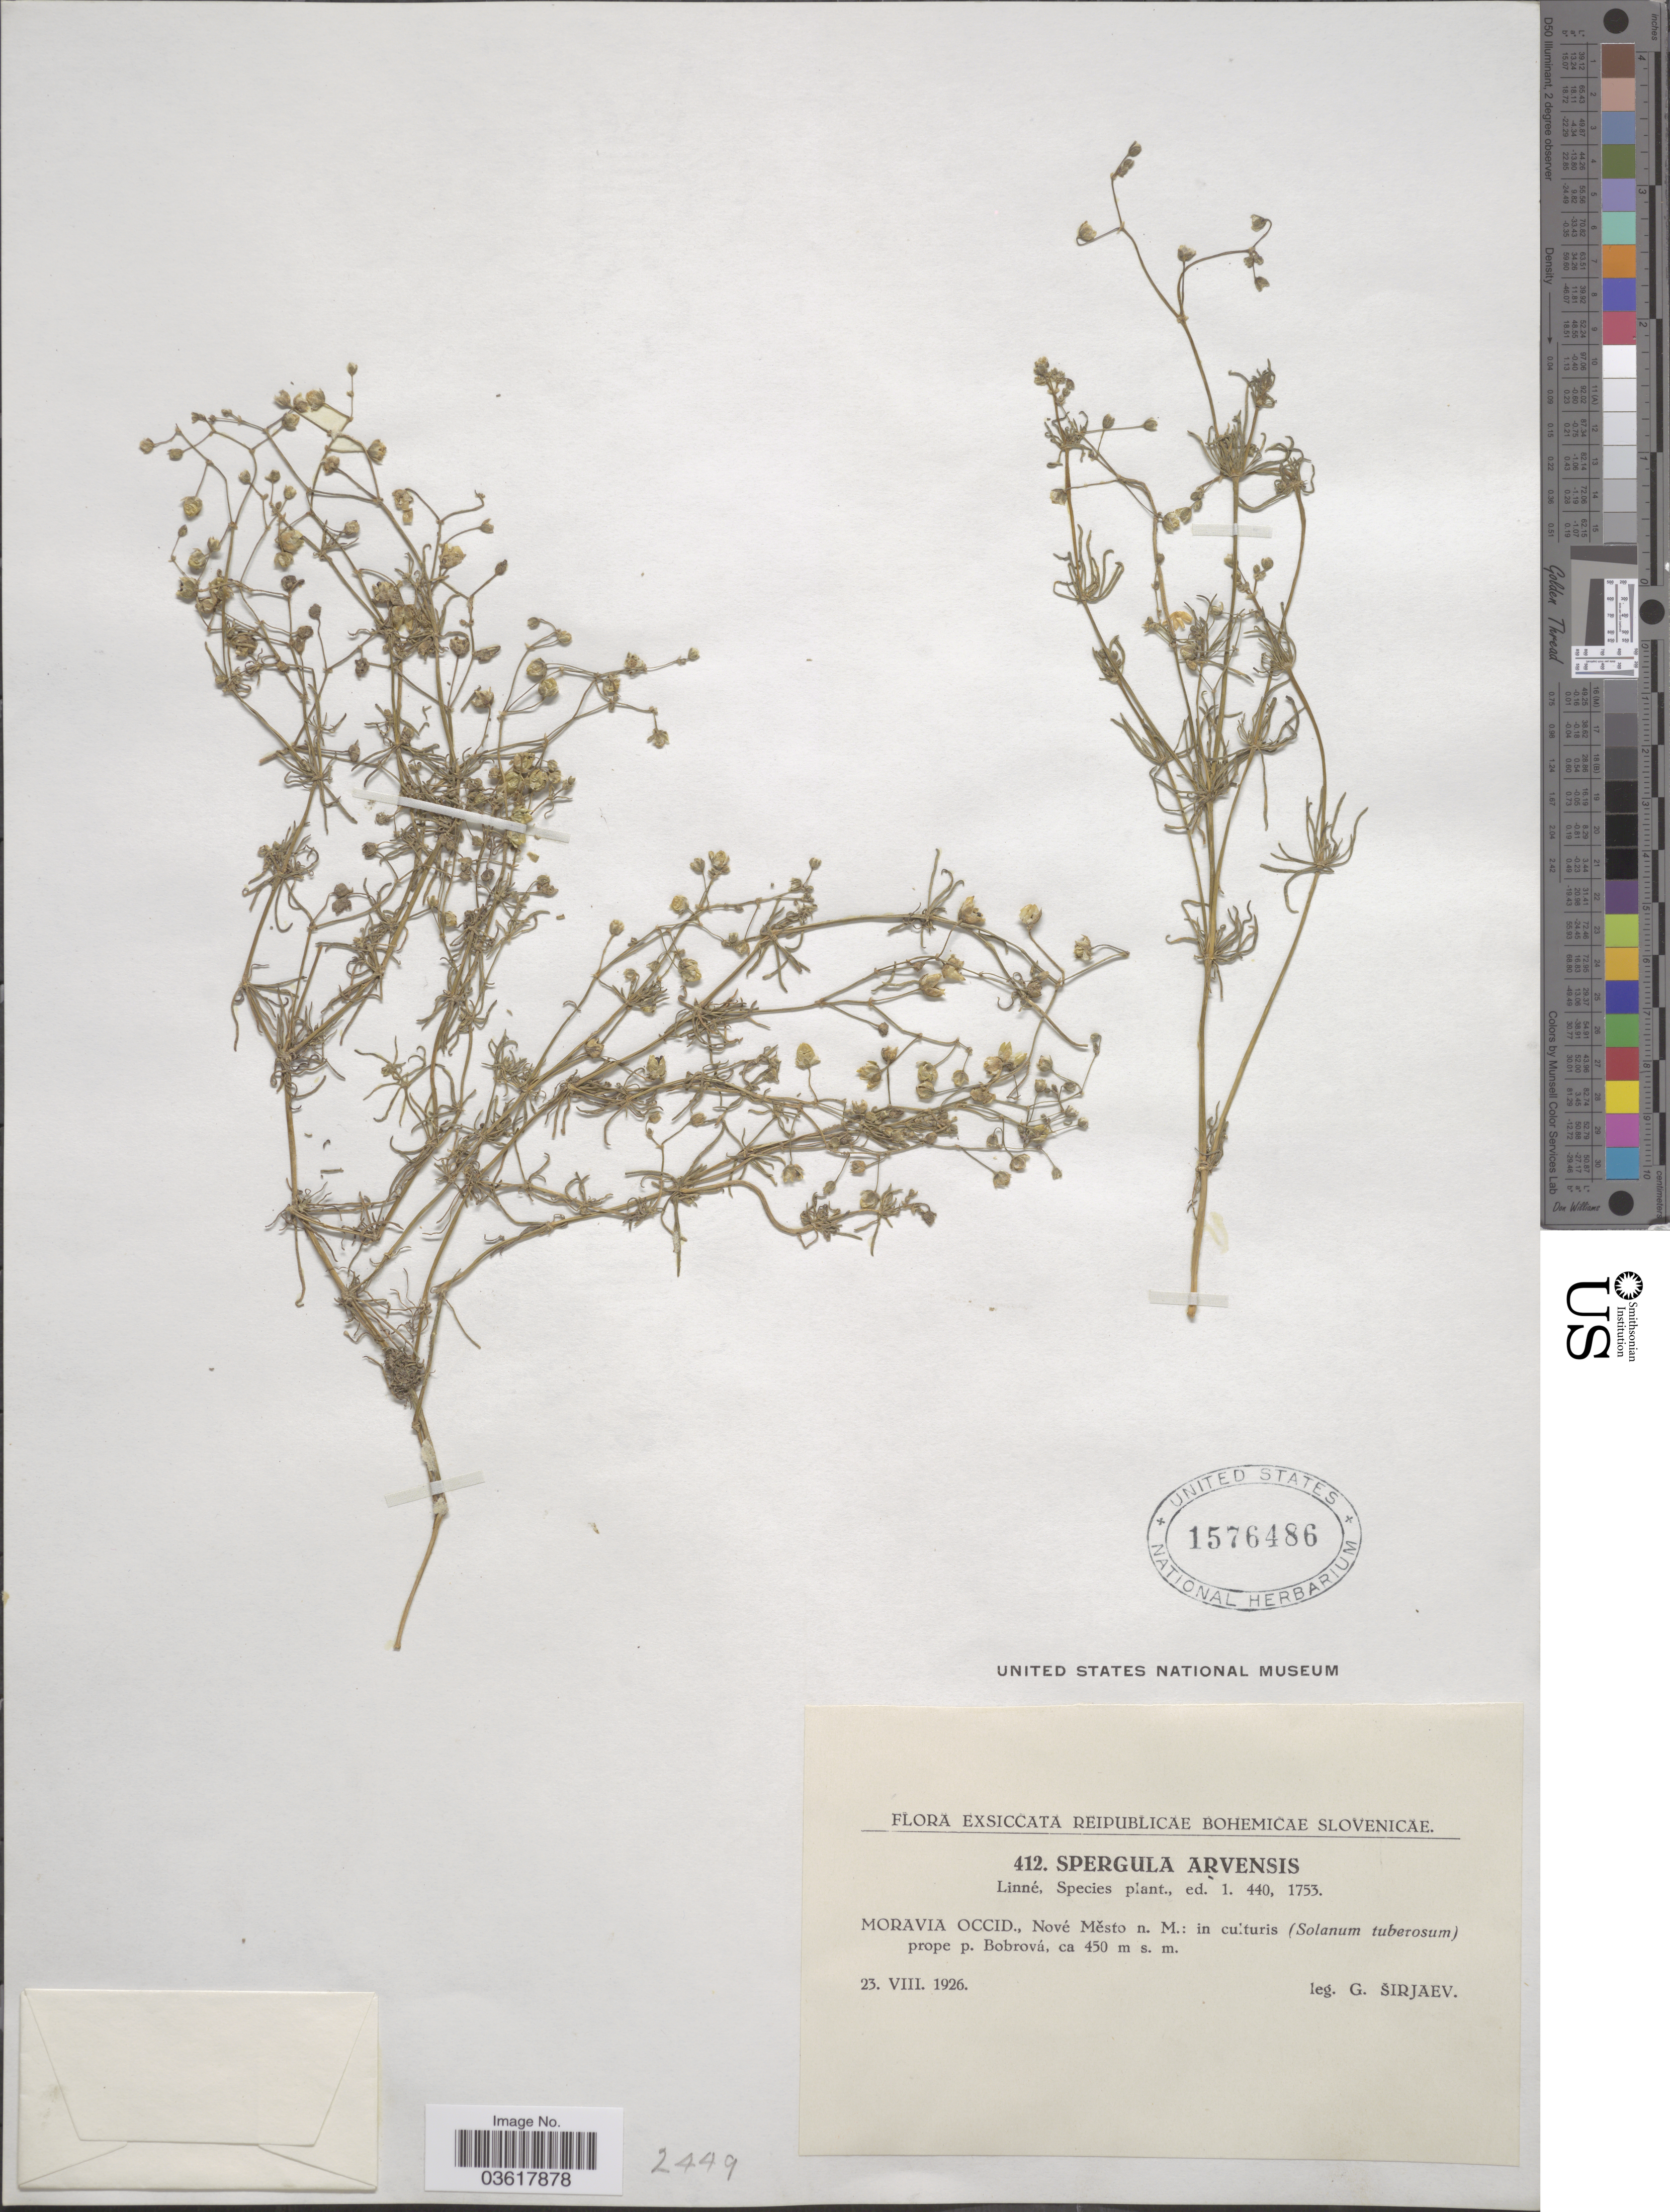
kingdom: Plantae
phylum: Tracheophyta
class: Magnoliopsida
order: Caryophyllales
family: Caryophyllaceae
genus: Spergula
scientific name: Spergula arvensis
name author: L.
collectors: G. Sirjaev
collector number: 412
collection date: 1926-08-23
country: Czechia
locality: Reipublicae Bohemicae Slovenicae. Moravia Occid., Nové Mĕsto n. M.: prope p. Bobrová.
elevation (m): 450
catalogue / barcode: US 1576486